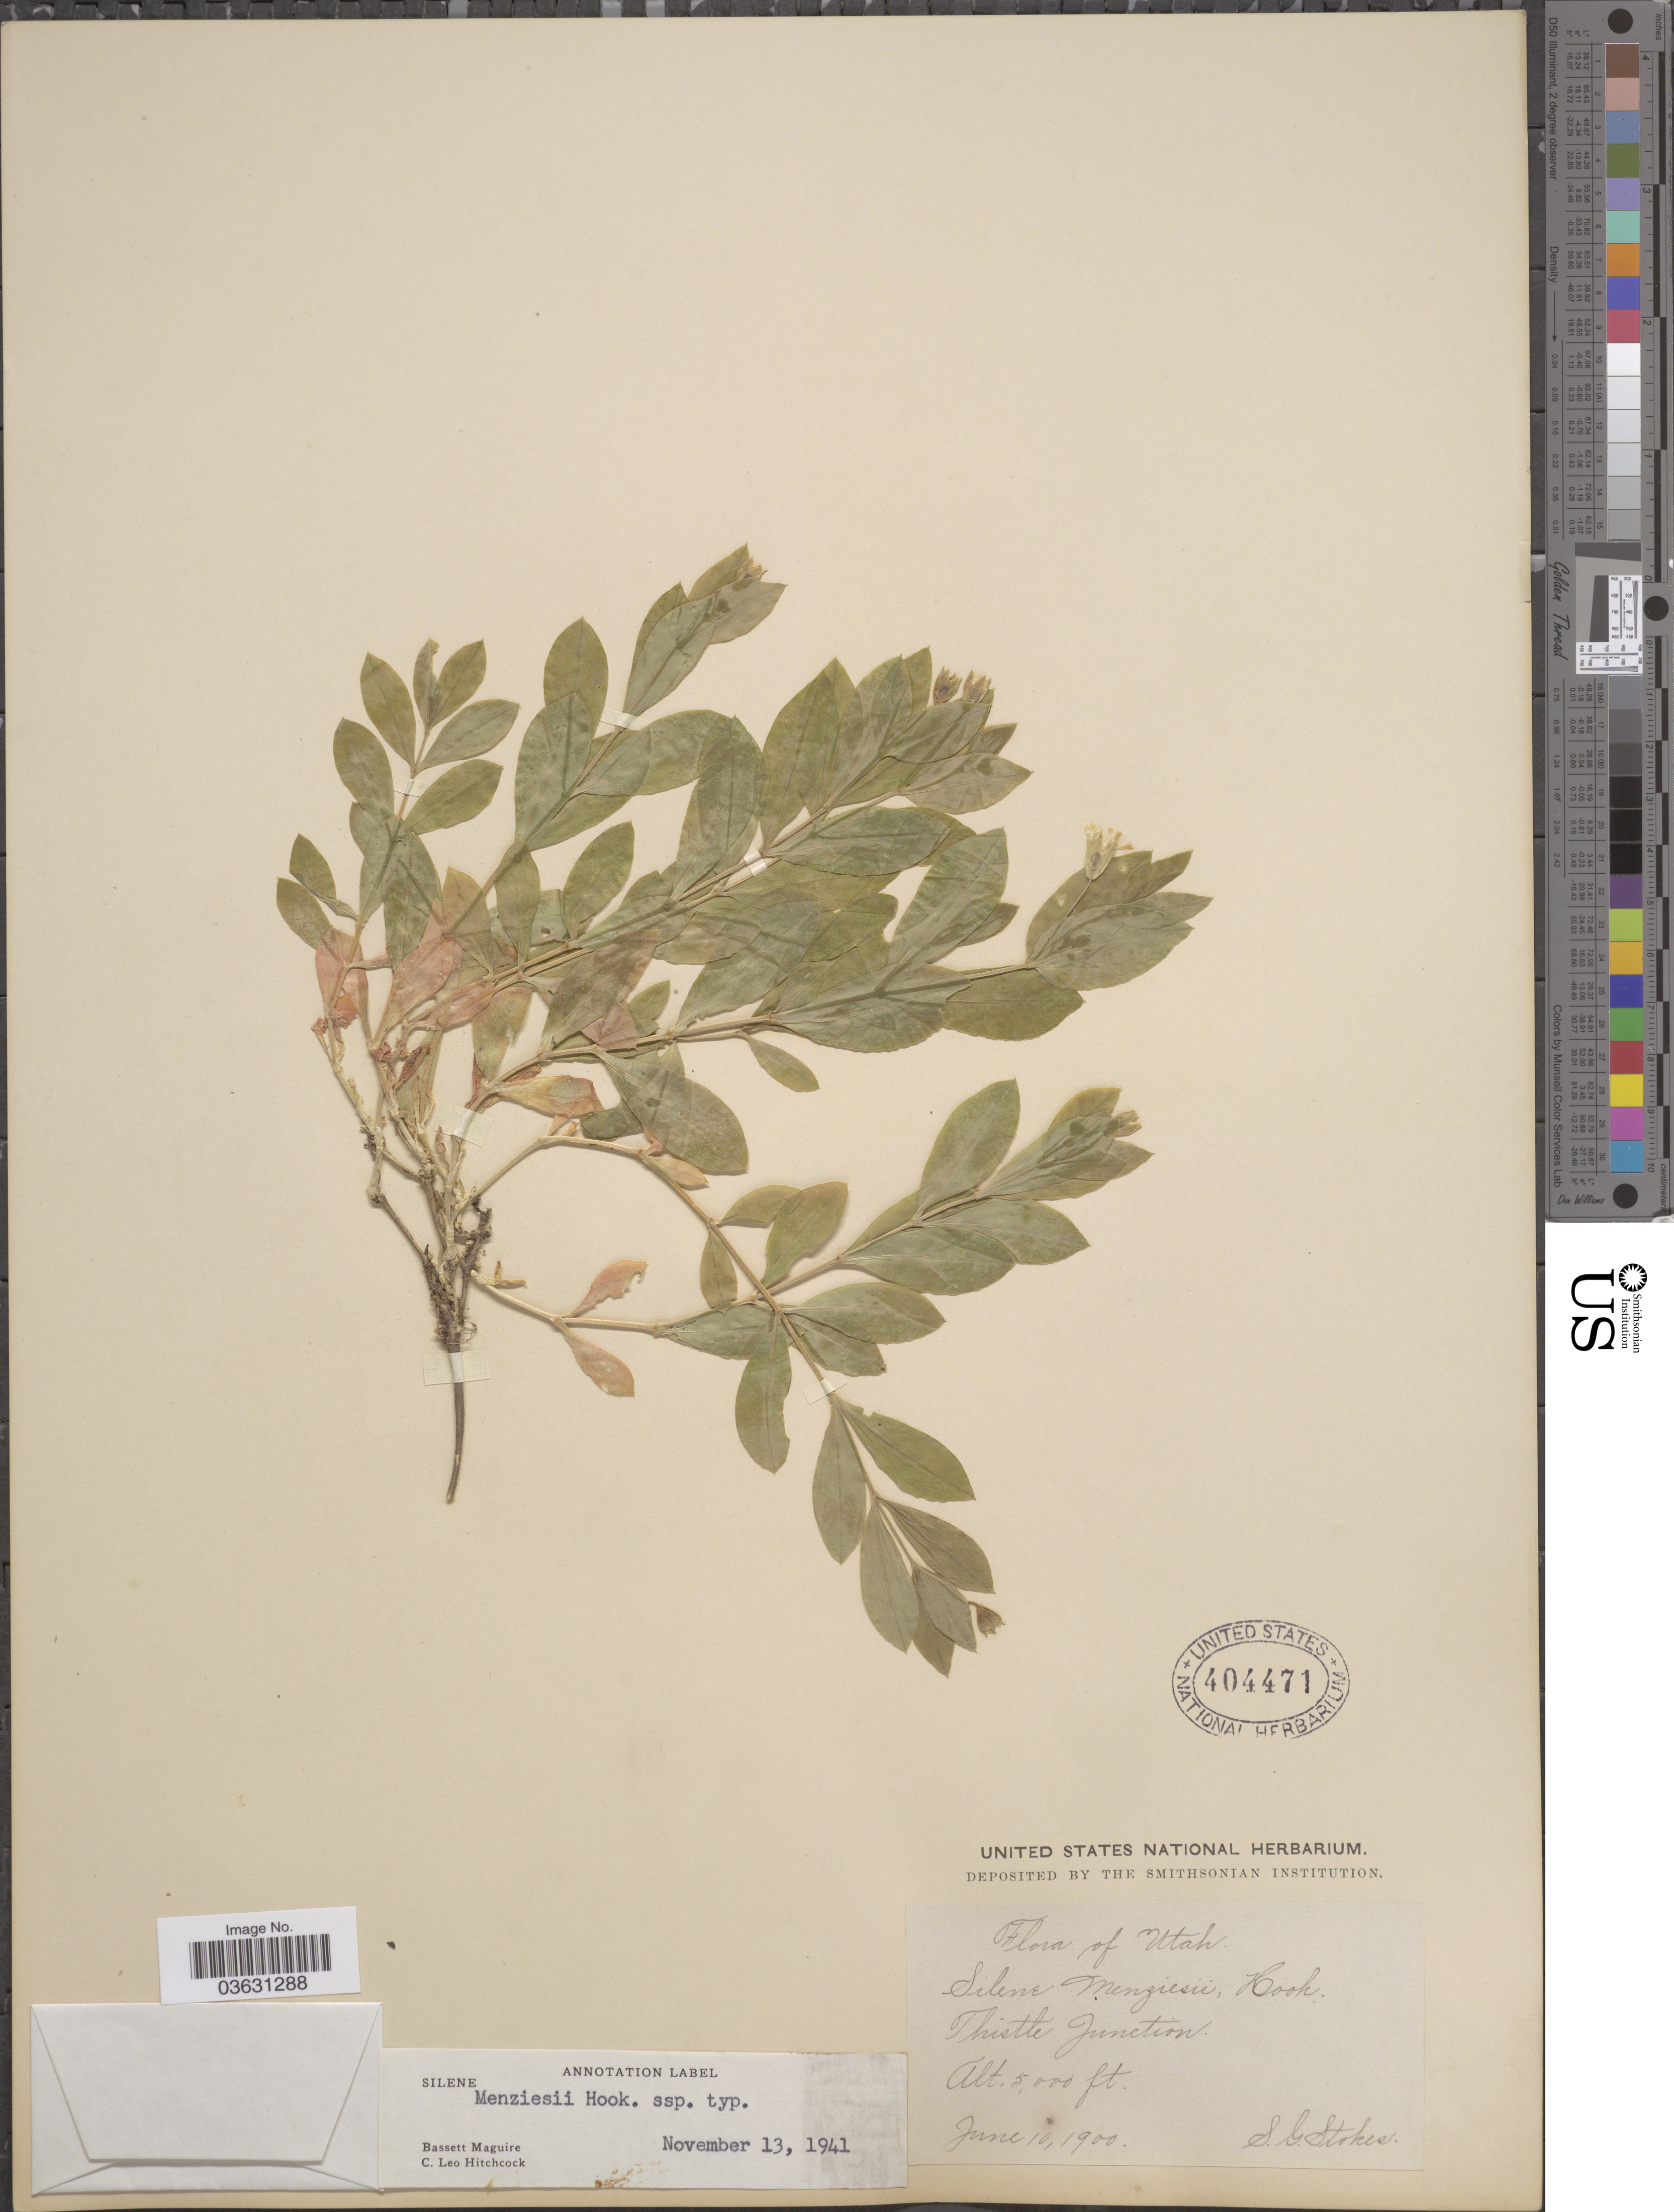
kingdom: Plantae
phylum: Tracheophyta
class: Magnoliopsida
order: Caryophyllales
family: Caryophyllaceae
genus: Silene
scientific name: Silene menziesii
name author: Hook.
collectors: S. G. Stokes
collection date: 1900-06-10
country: United States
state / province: Utah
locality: Thistle Junction.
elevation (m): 1524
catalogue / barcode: US 404471